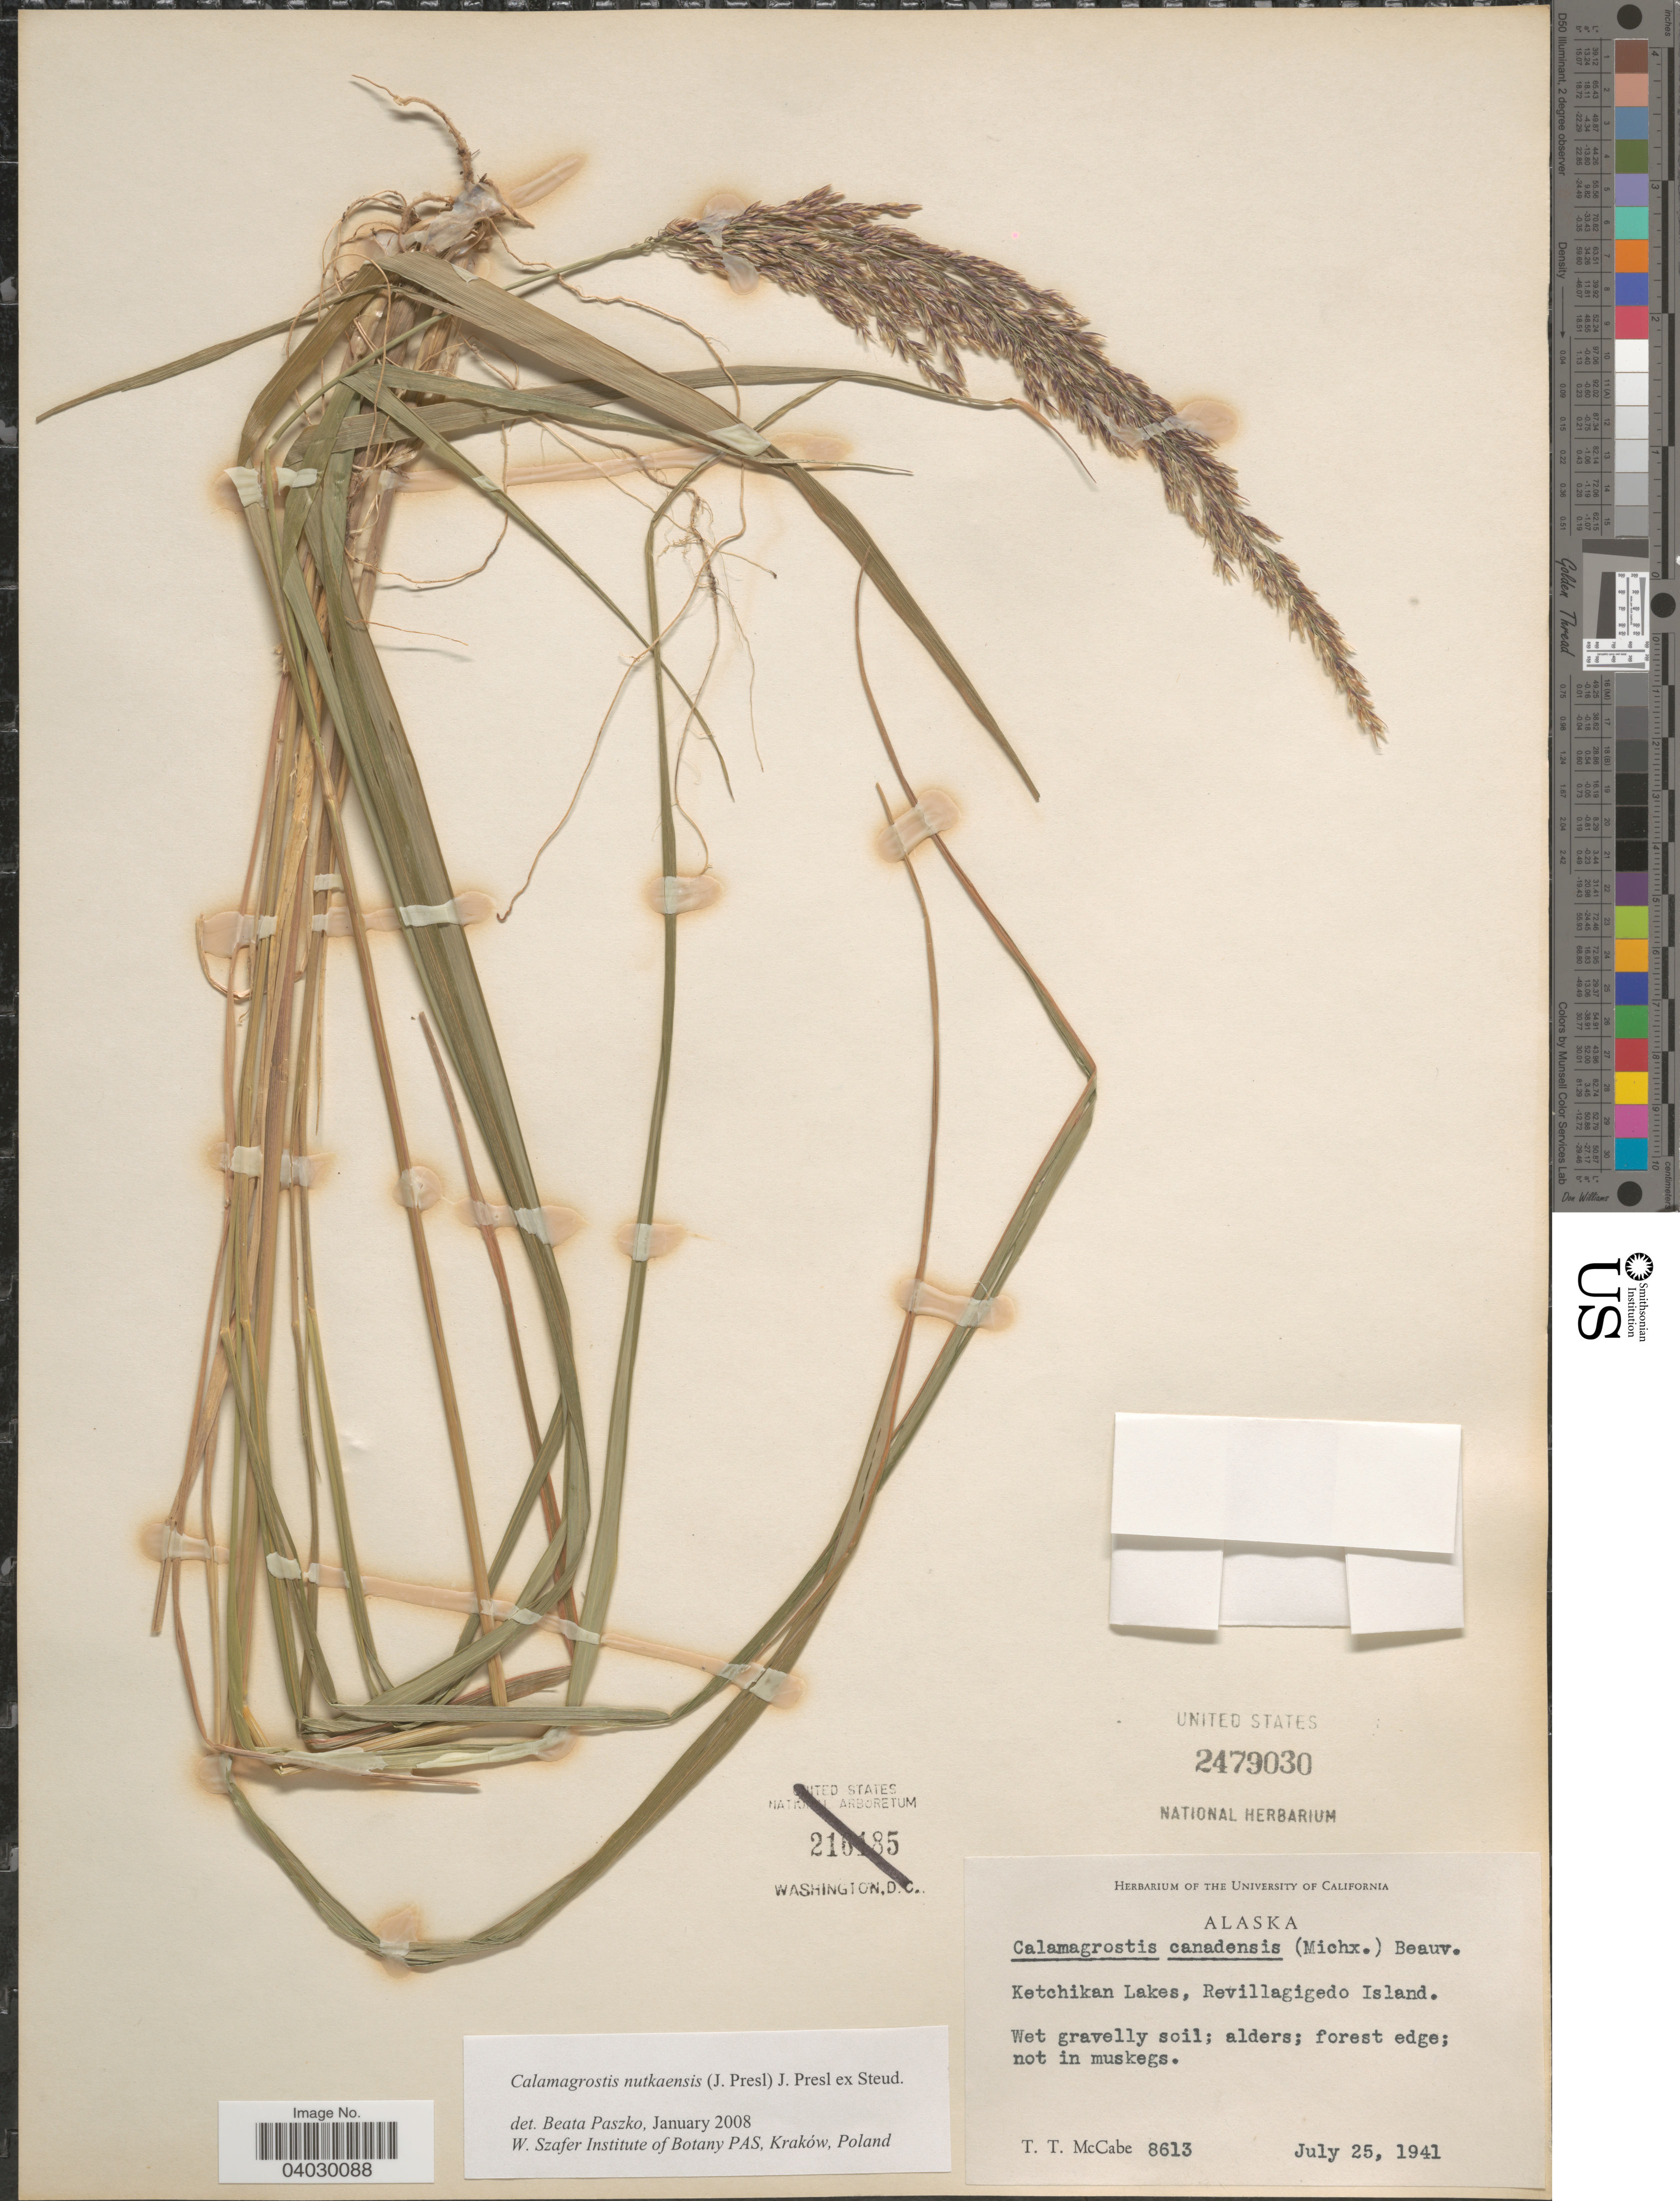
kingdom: Plantae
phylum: Tracheophyta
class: Liliopsida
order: Poales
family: Poaceae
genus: Calamagrostis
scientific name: Calamagrostis nutkaensis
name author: (J. Presl) Steud.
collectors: T. McCabe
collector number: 8613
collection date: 1941-07-25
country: United States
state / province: Alaska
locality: Ketchikan Lakes, Revillagigedo Island.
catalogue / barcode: US 2479030